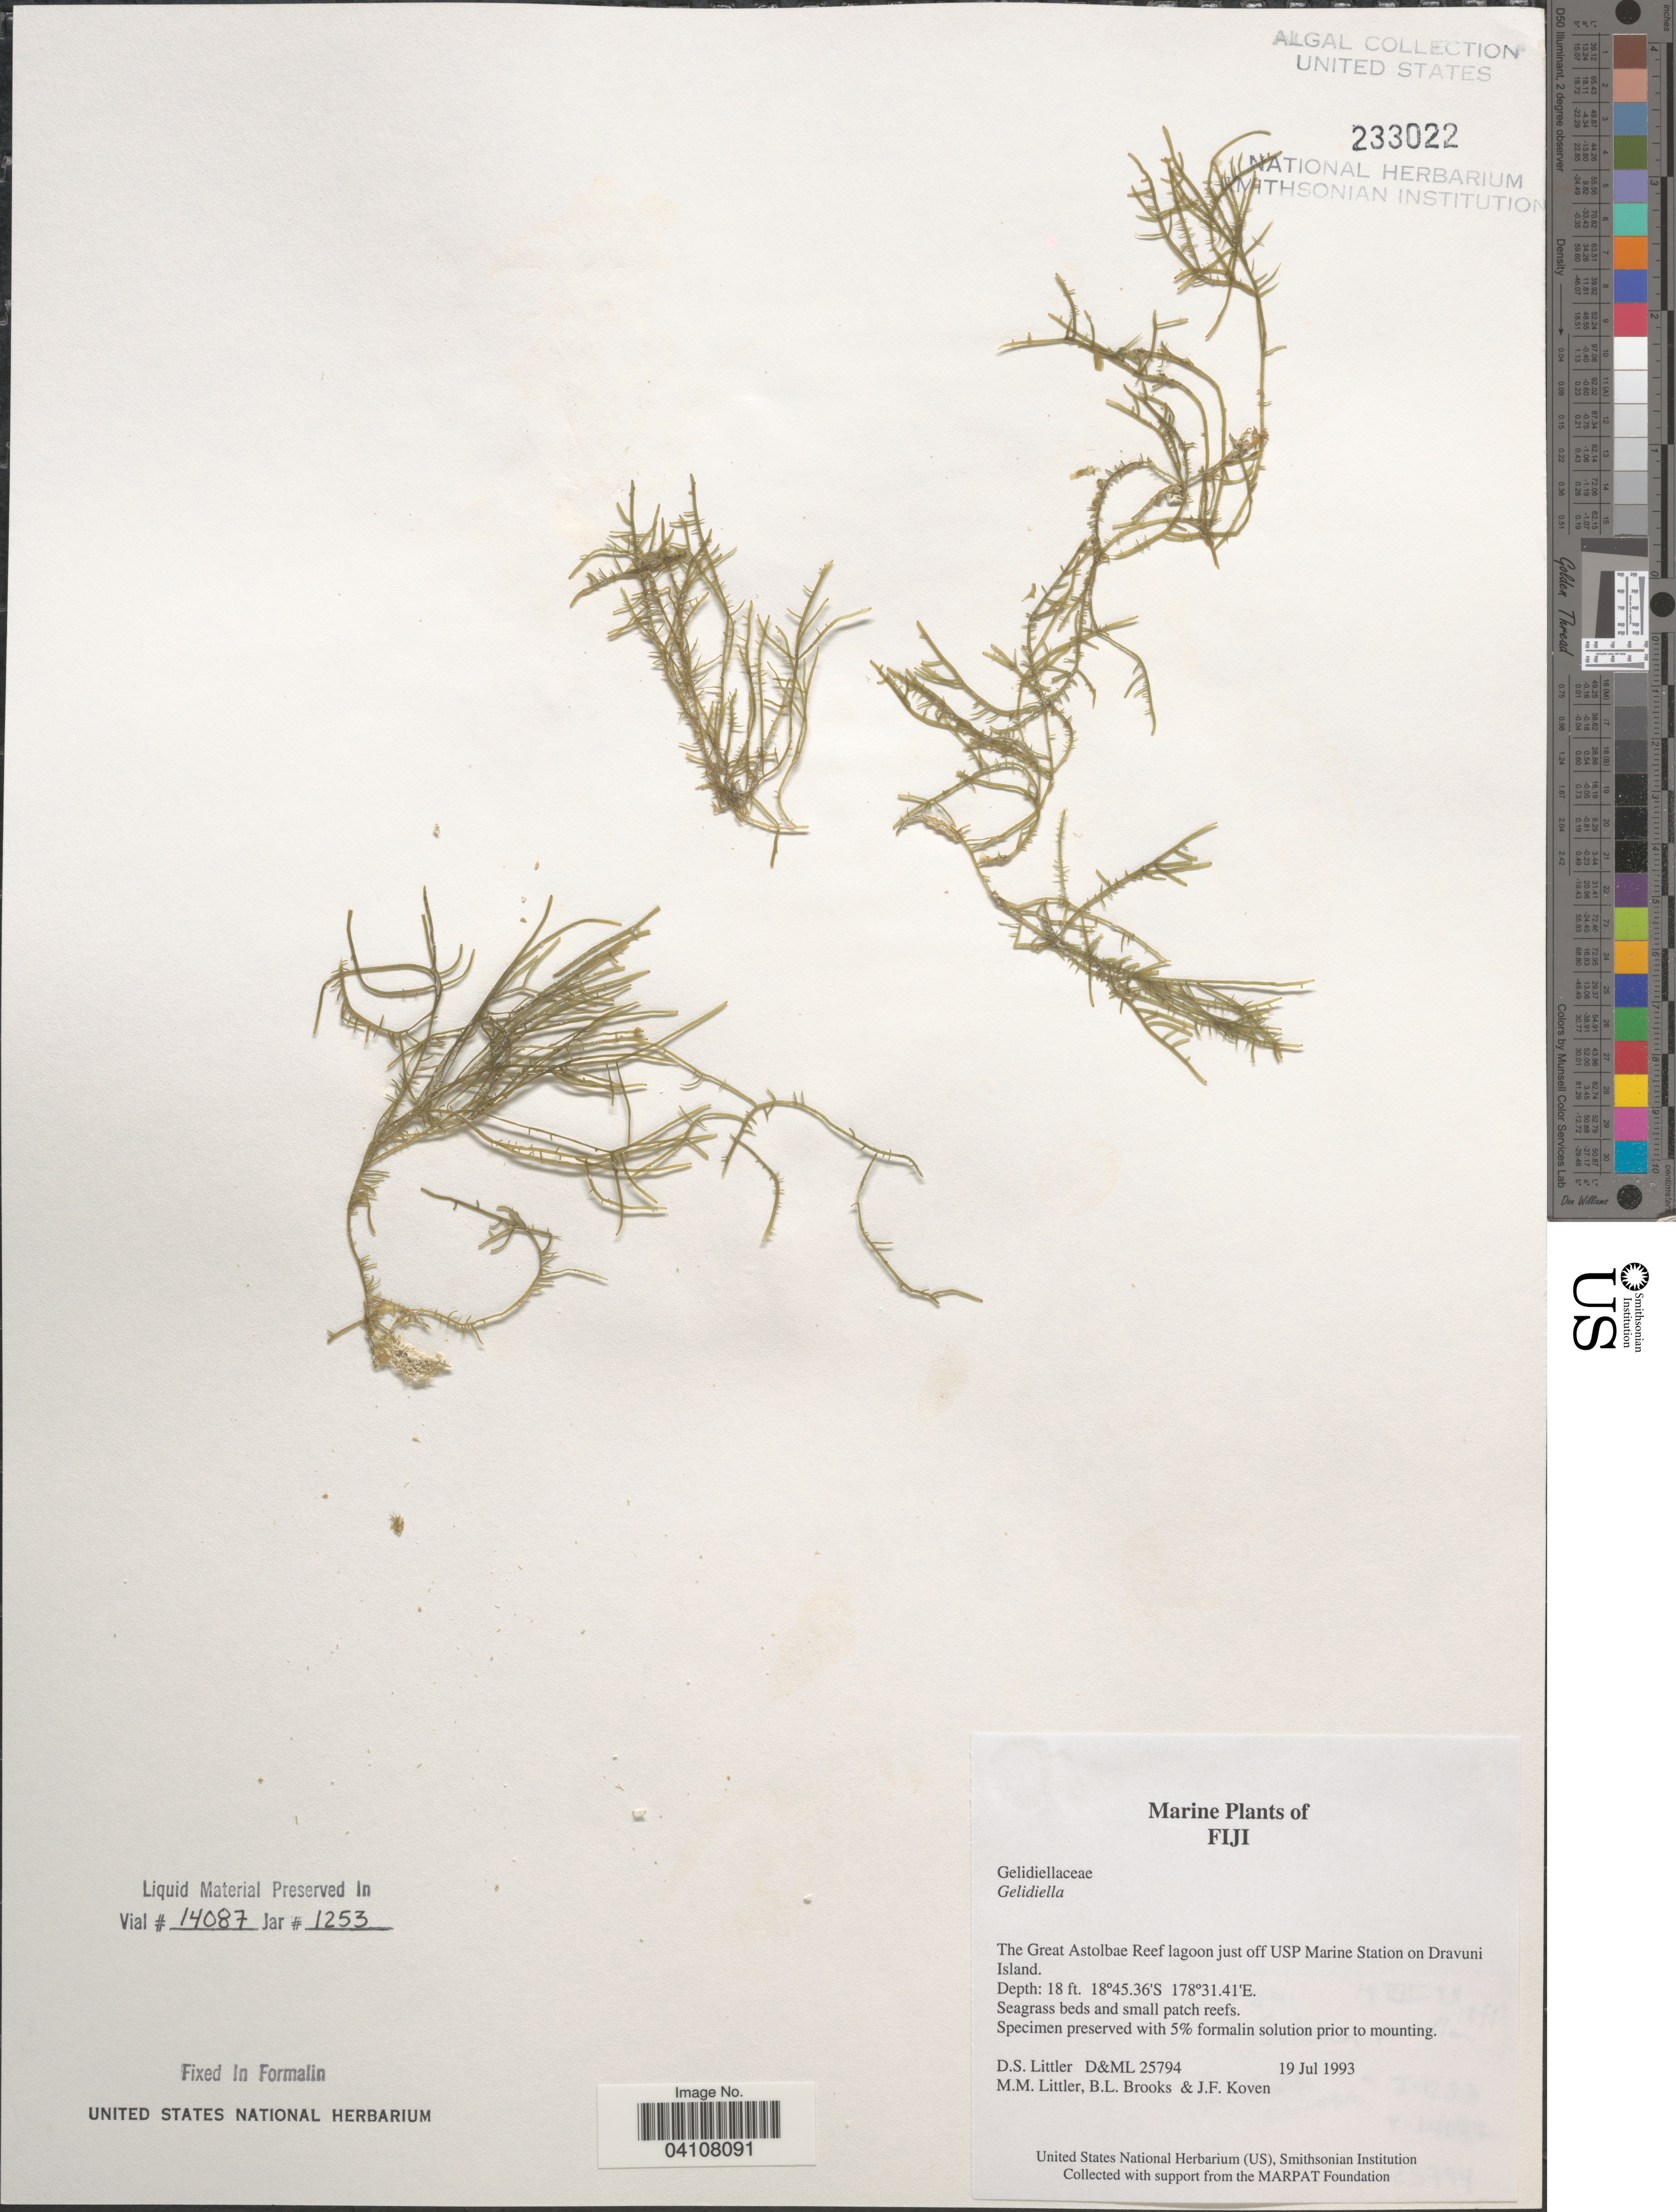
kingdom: Plantae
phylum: Rhodophyta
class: Florideophyceae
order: Gelidiales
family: Gelidiellaceae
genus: Gelidiella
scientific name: Gelidiella sp.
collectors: D. S. Littler, B. Brooks & J. Koven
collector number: D&ML25794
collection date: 1993-07-19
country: Fiji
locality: The Great Astolbae Reef lagoon just off USP Marine Station on Dravuni Island.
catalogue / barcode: US 233022